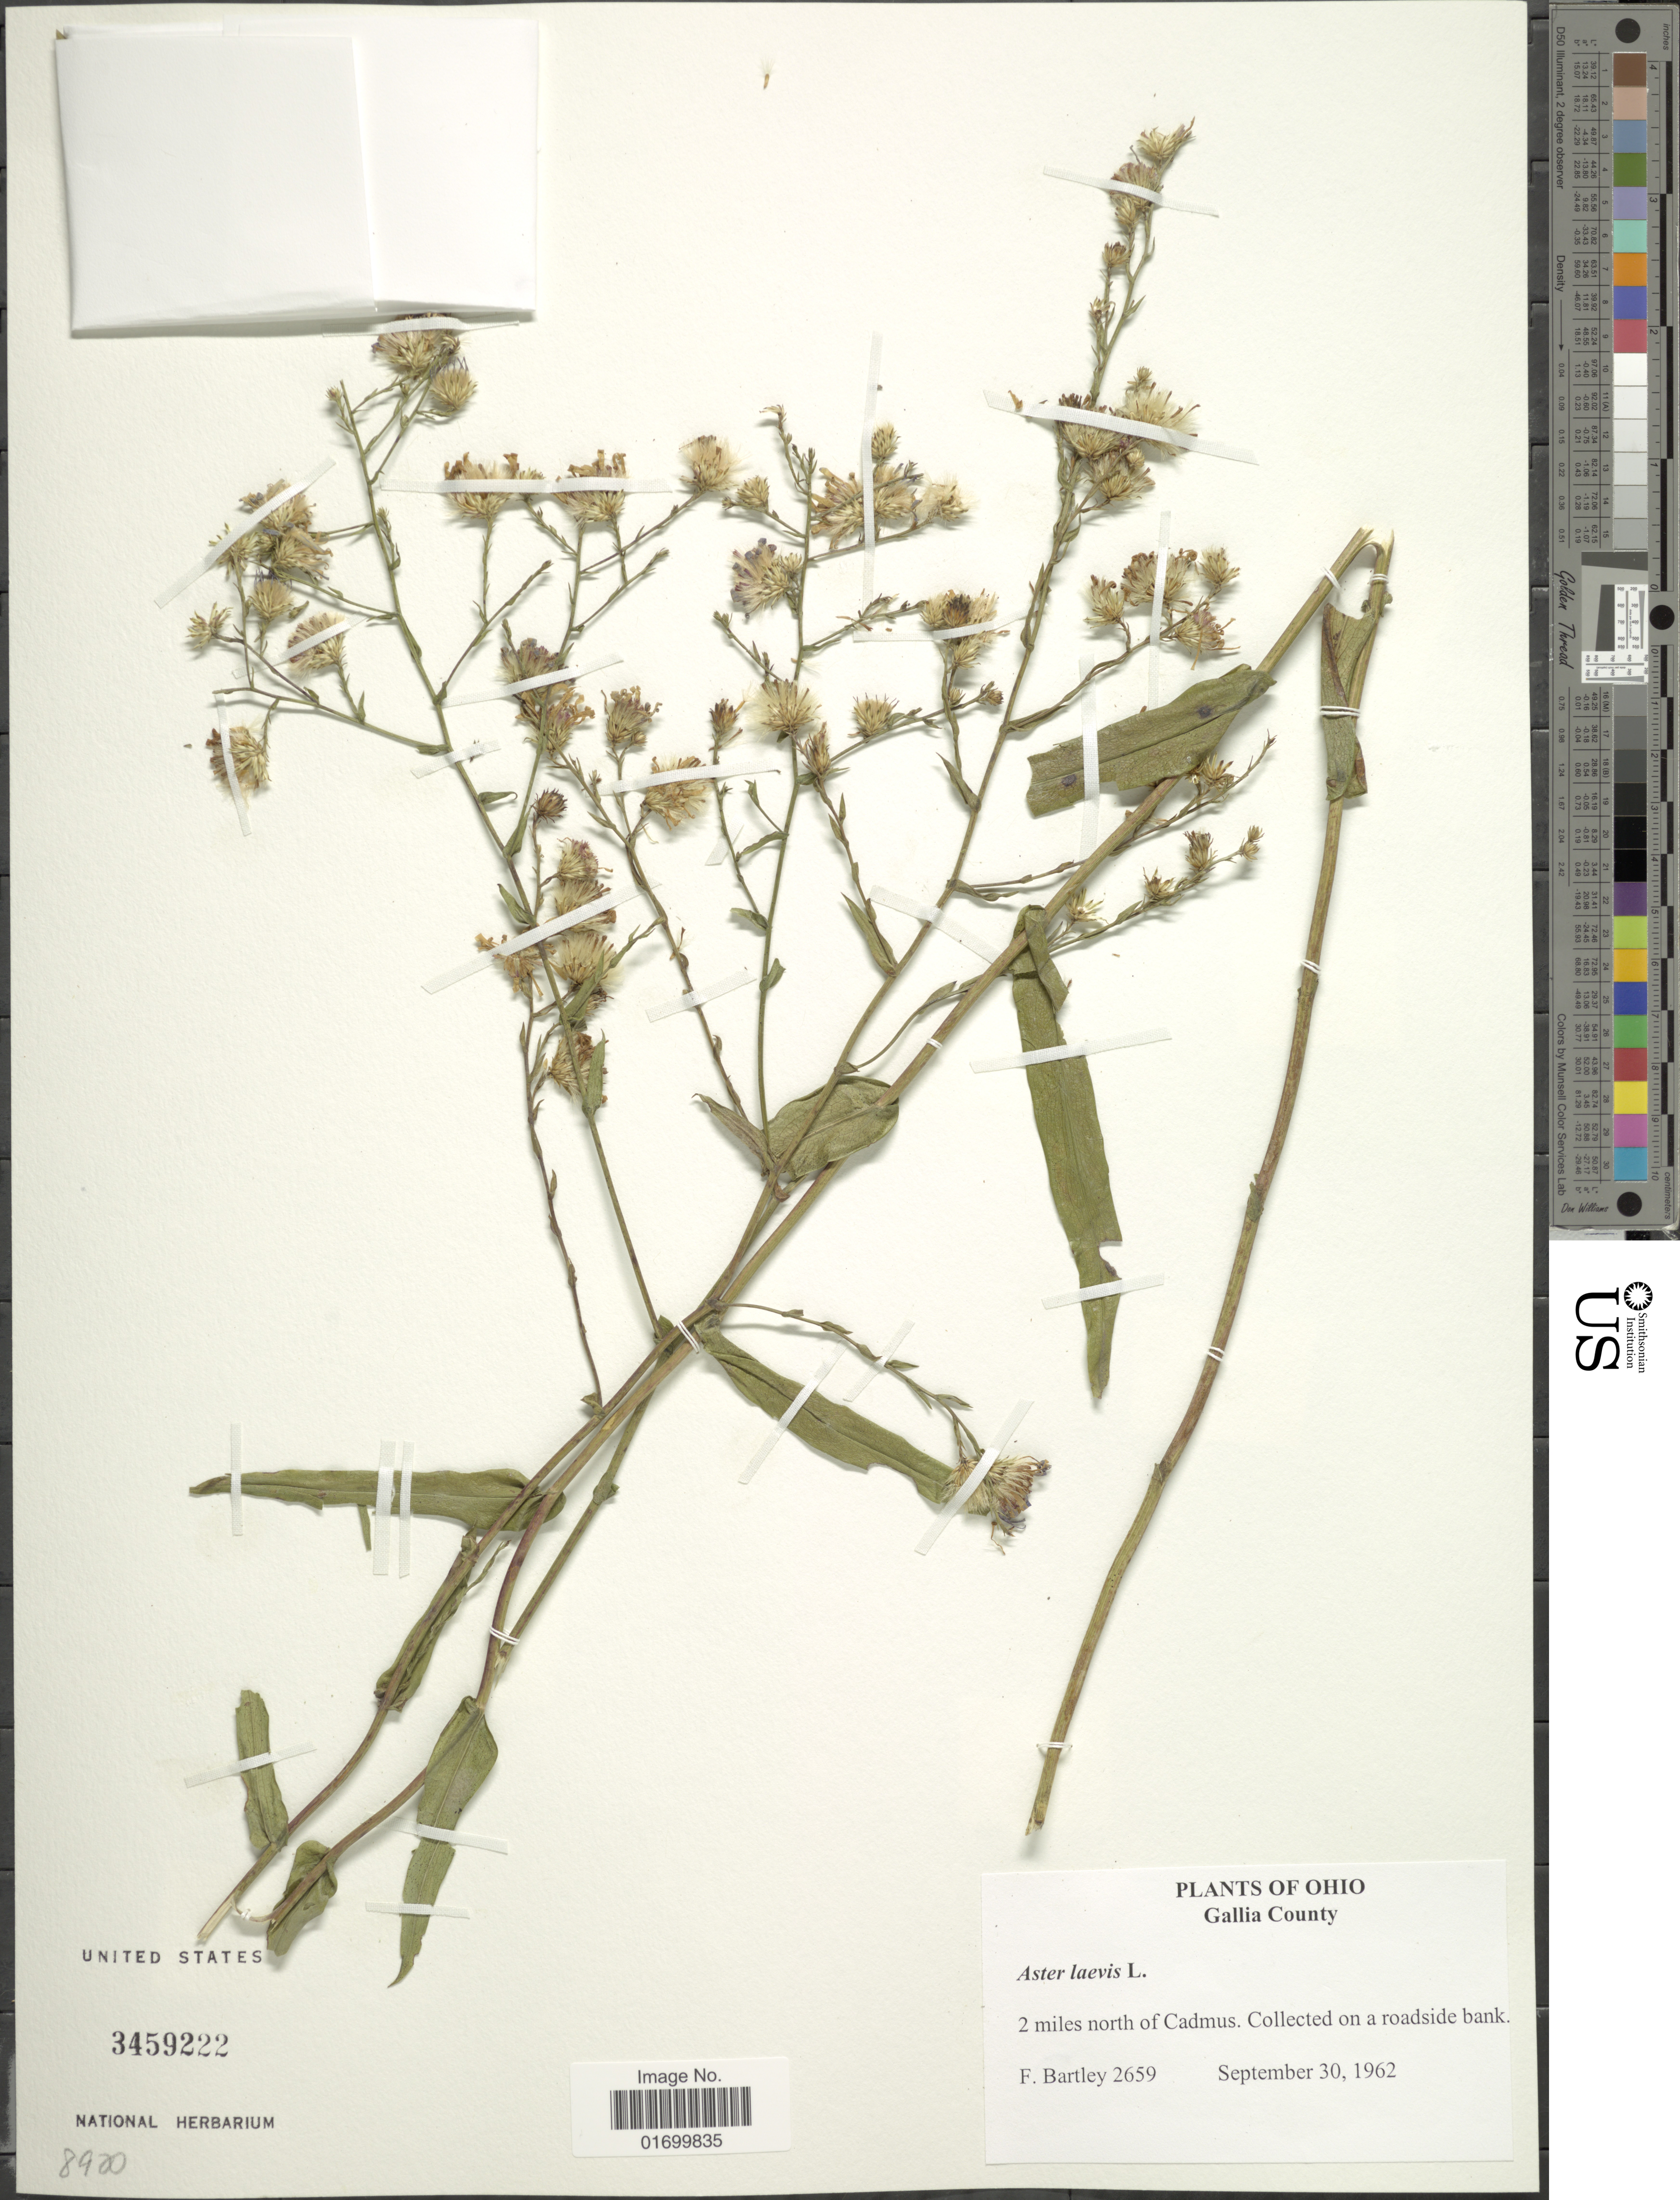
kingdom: Plantae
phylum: Tracheophyta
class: Magnoliopsida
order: Asterales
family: Asteraceae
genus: Symphyotrichum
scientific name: Symphyotrichum laeve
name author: (L.) Á. Löve & D. Löve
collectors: F. Bartley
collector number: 2659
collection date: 1962-09-30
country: United States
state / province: Ohio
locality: Gallia County. 2 miles north of Cadmus. On a roadside bank.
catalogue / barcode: US 3459222